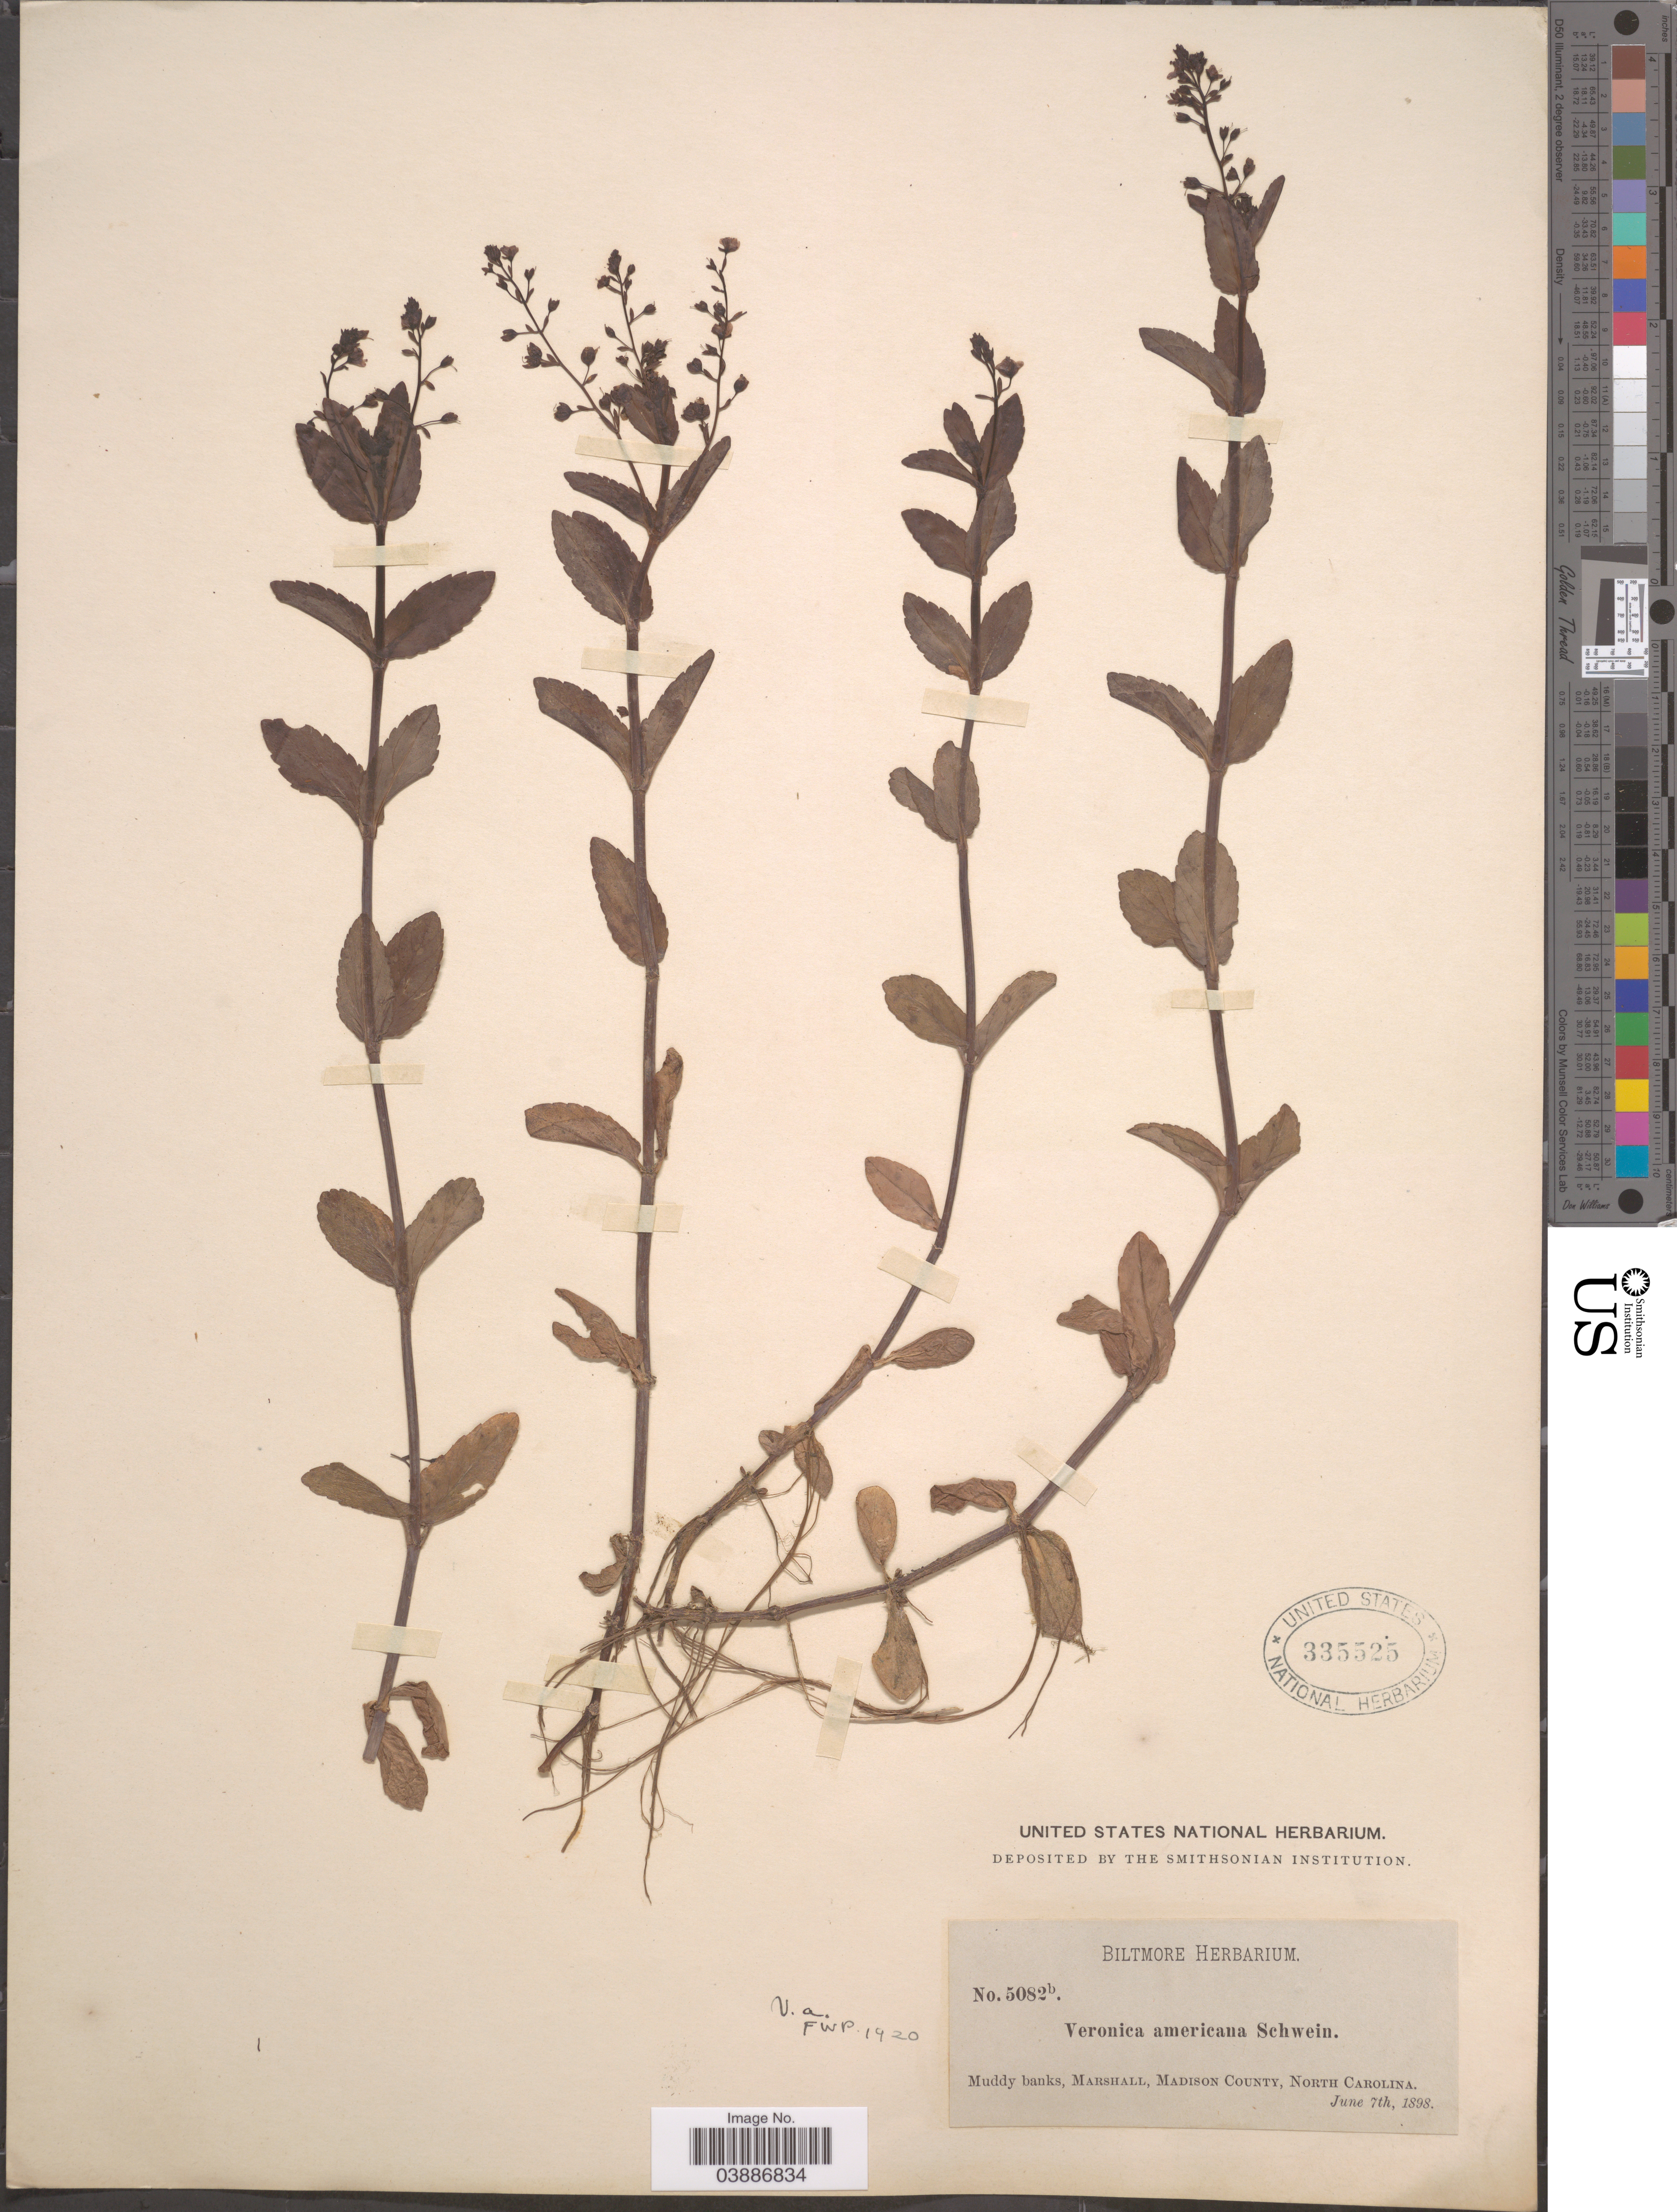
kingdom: Plantae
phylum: Tracheophyta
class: Magnoliopsida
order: Lamiales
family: Plantaginaceae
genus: Veronica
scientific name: Veronica americana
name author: Schwein. ex Benth.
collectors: ex herb. Biltmore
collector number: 5082b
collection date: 1898-06-07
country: United States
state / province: North Carolina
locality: Marshall, Madison County.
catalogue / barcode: US 335525